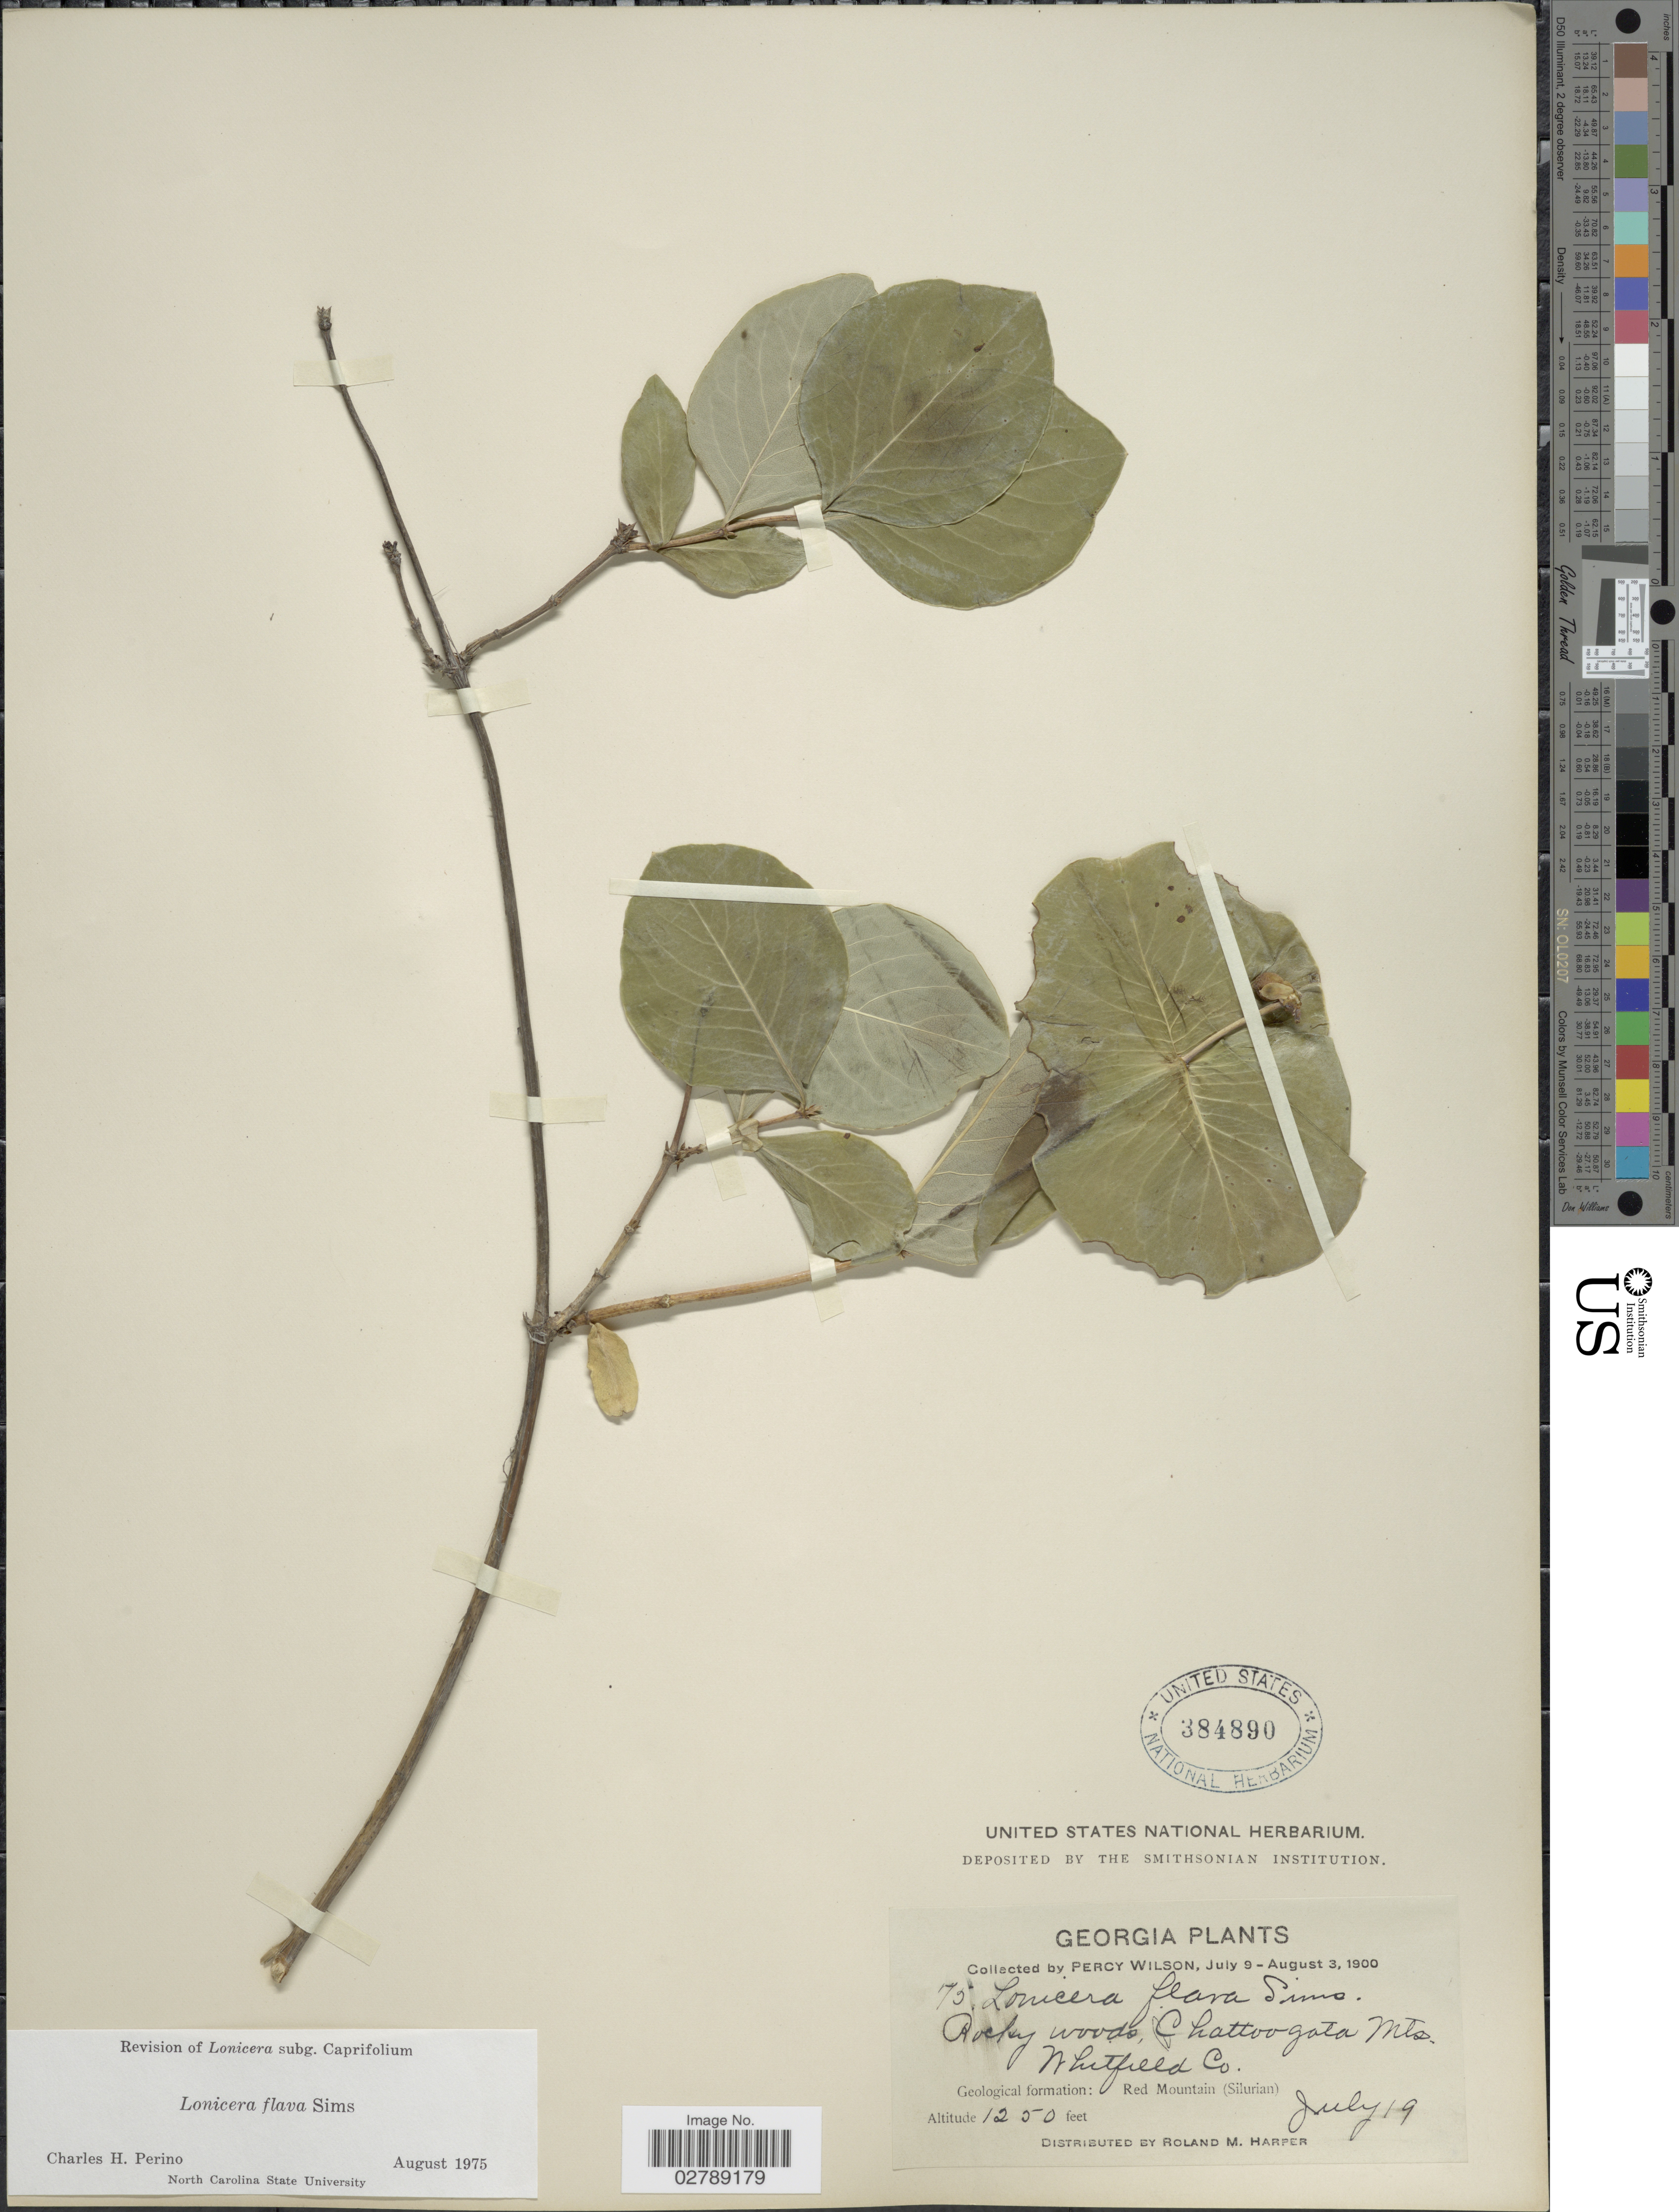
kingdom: Plantae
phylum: Tracheophyta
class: Magnoliopsida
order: Dipsacales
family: Caprifoliaceae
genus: Lonicera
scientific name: Lonicera flava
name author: Sims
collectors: P. Wilson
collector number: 75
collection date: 1900-07-19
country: United States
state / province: Georgia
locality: Rocky Woods, Chattoogata Mts. Whitfield Co. Red Mountain (Silurian).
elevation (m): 381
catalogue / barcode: US 384890